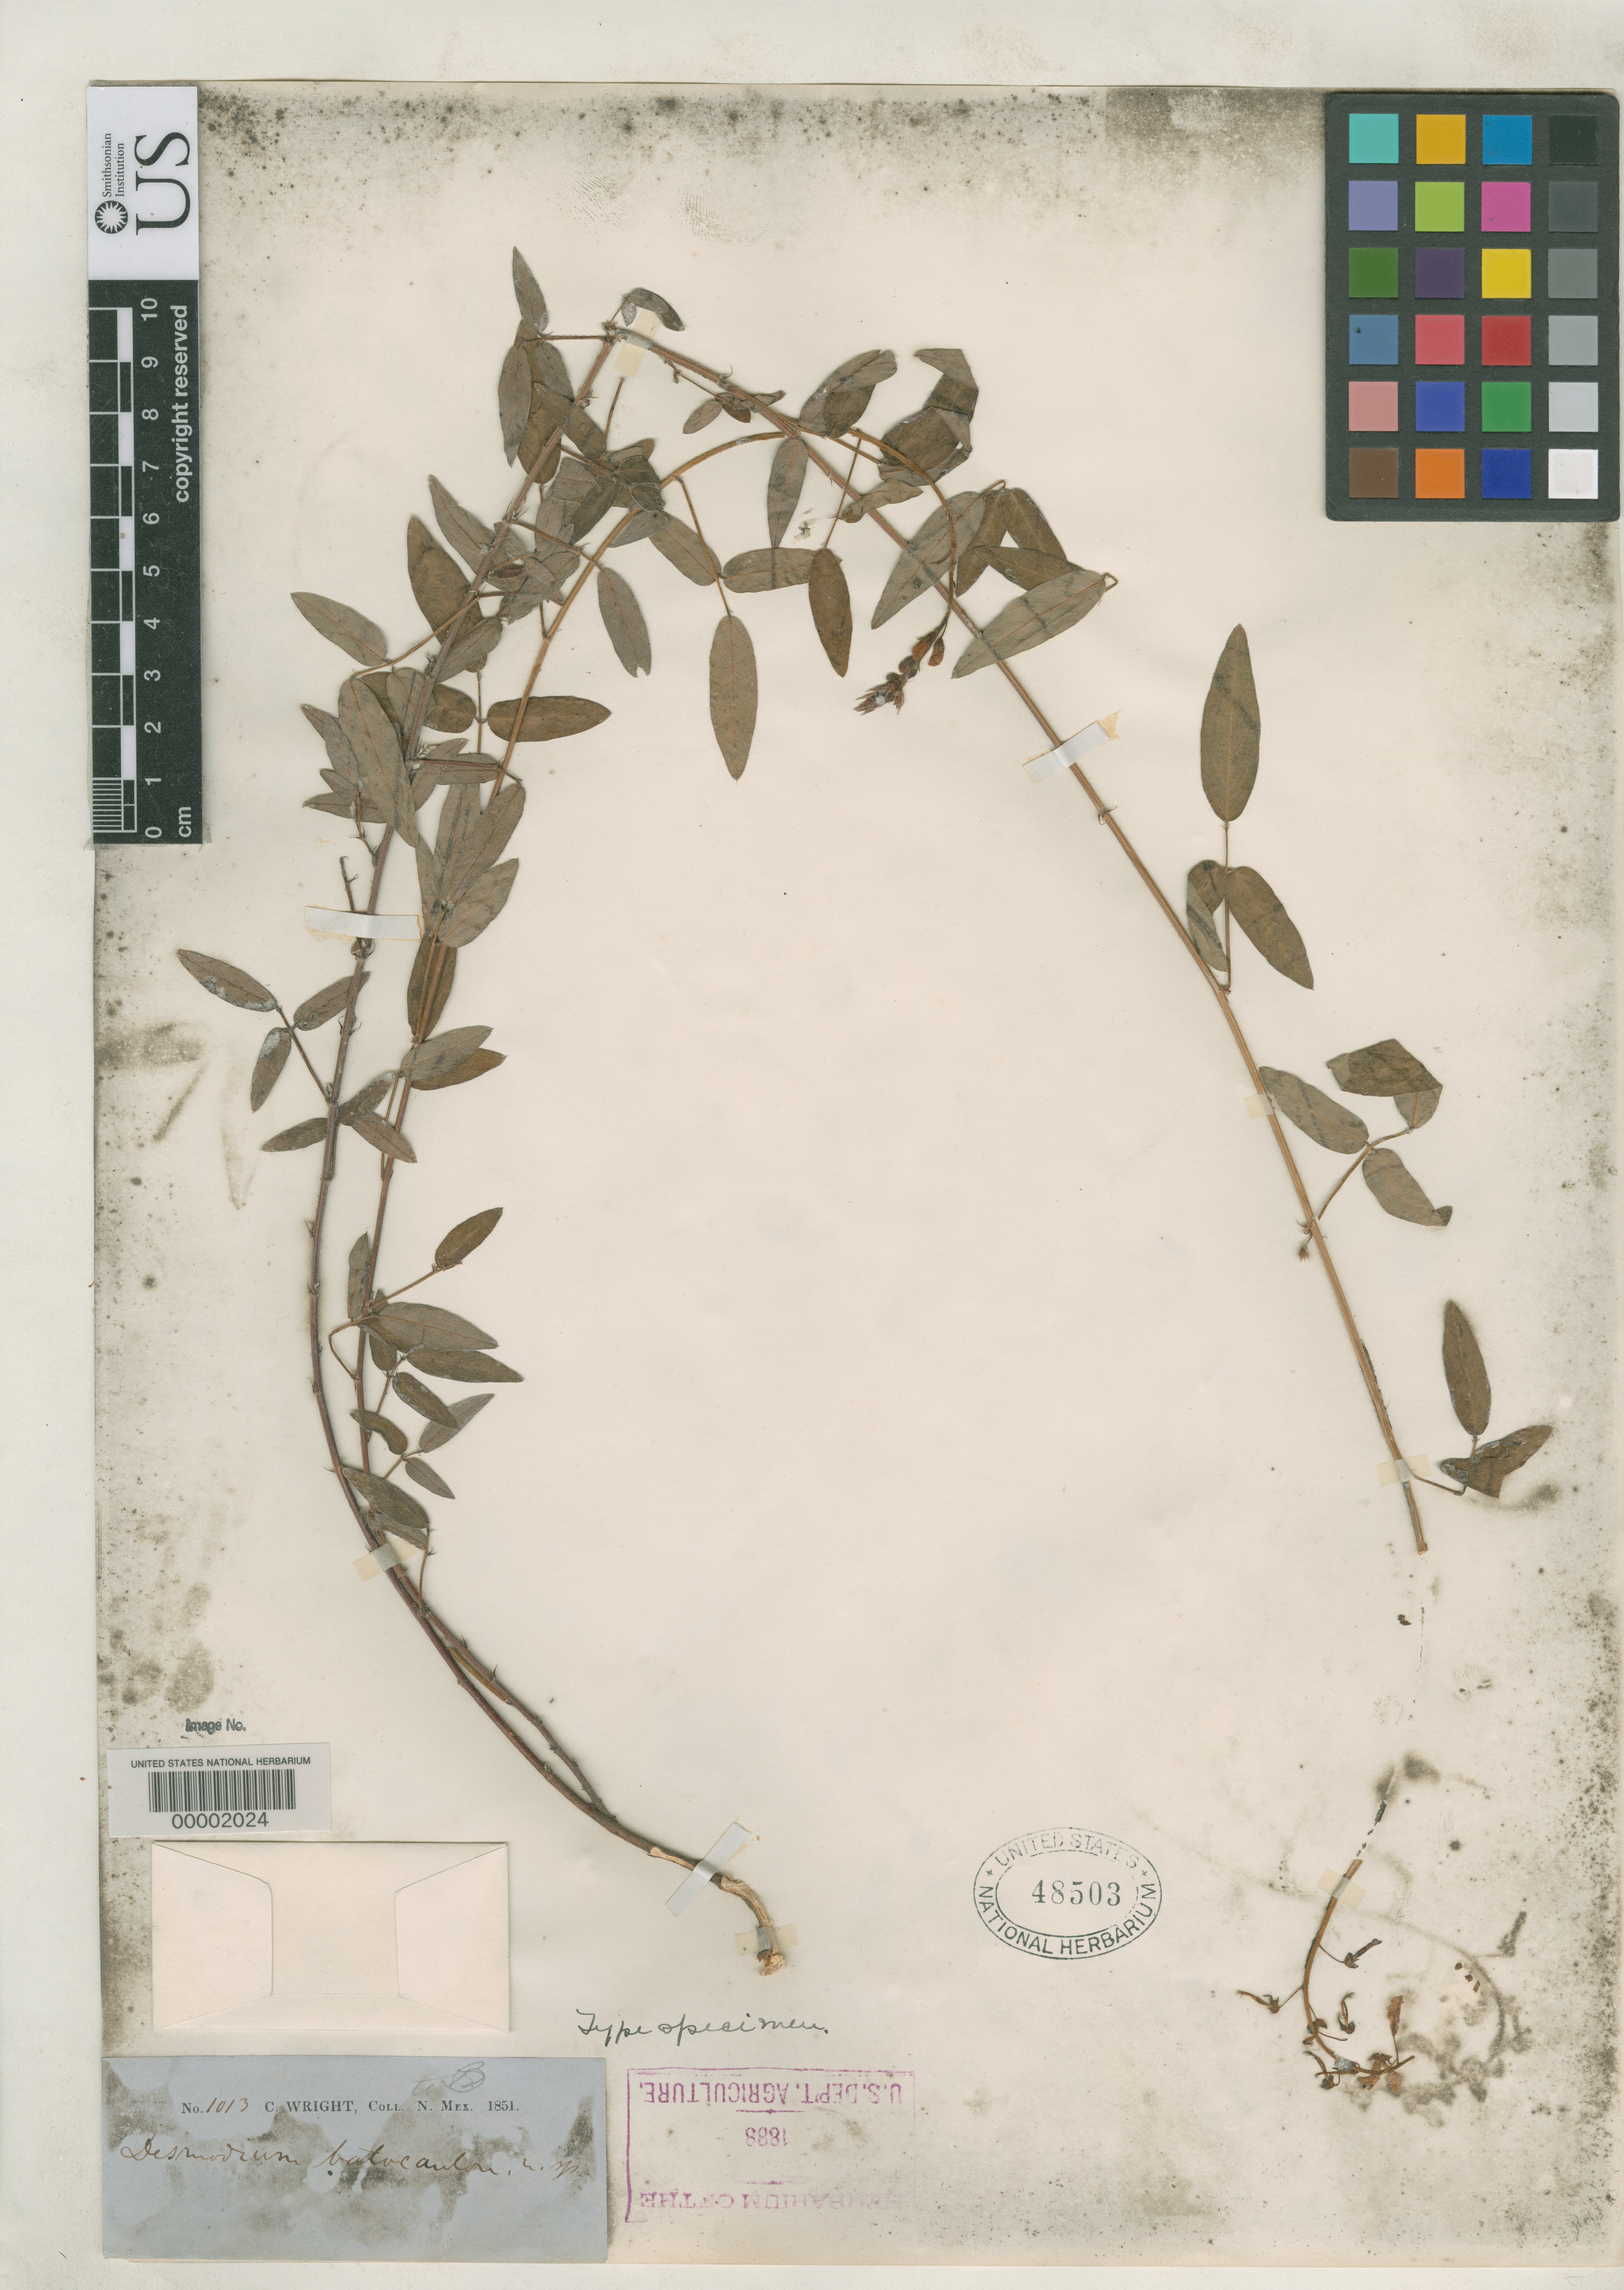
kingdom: Plantae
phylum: Tracheophyta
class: Magnoliopsida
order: Fabales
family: Fabaceae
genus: Desmodium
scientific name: Desmodium batocaulon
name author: A. Gray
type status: Type Collection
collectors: C. Wright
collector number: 1013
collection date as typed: Sep 1851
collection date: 1851-09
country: Mexico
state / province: Sonora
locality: San Pedro.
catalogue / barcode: US 48503